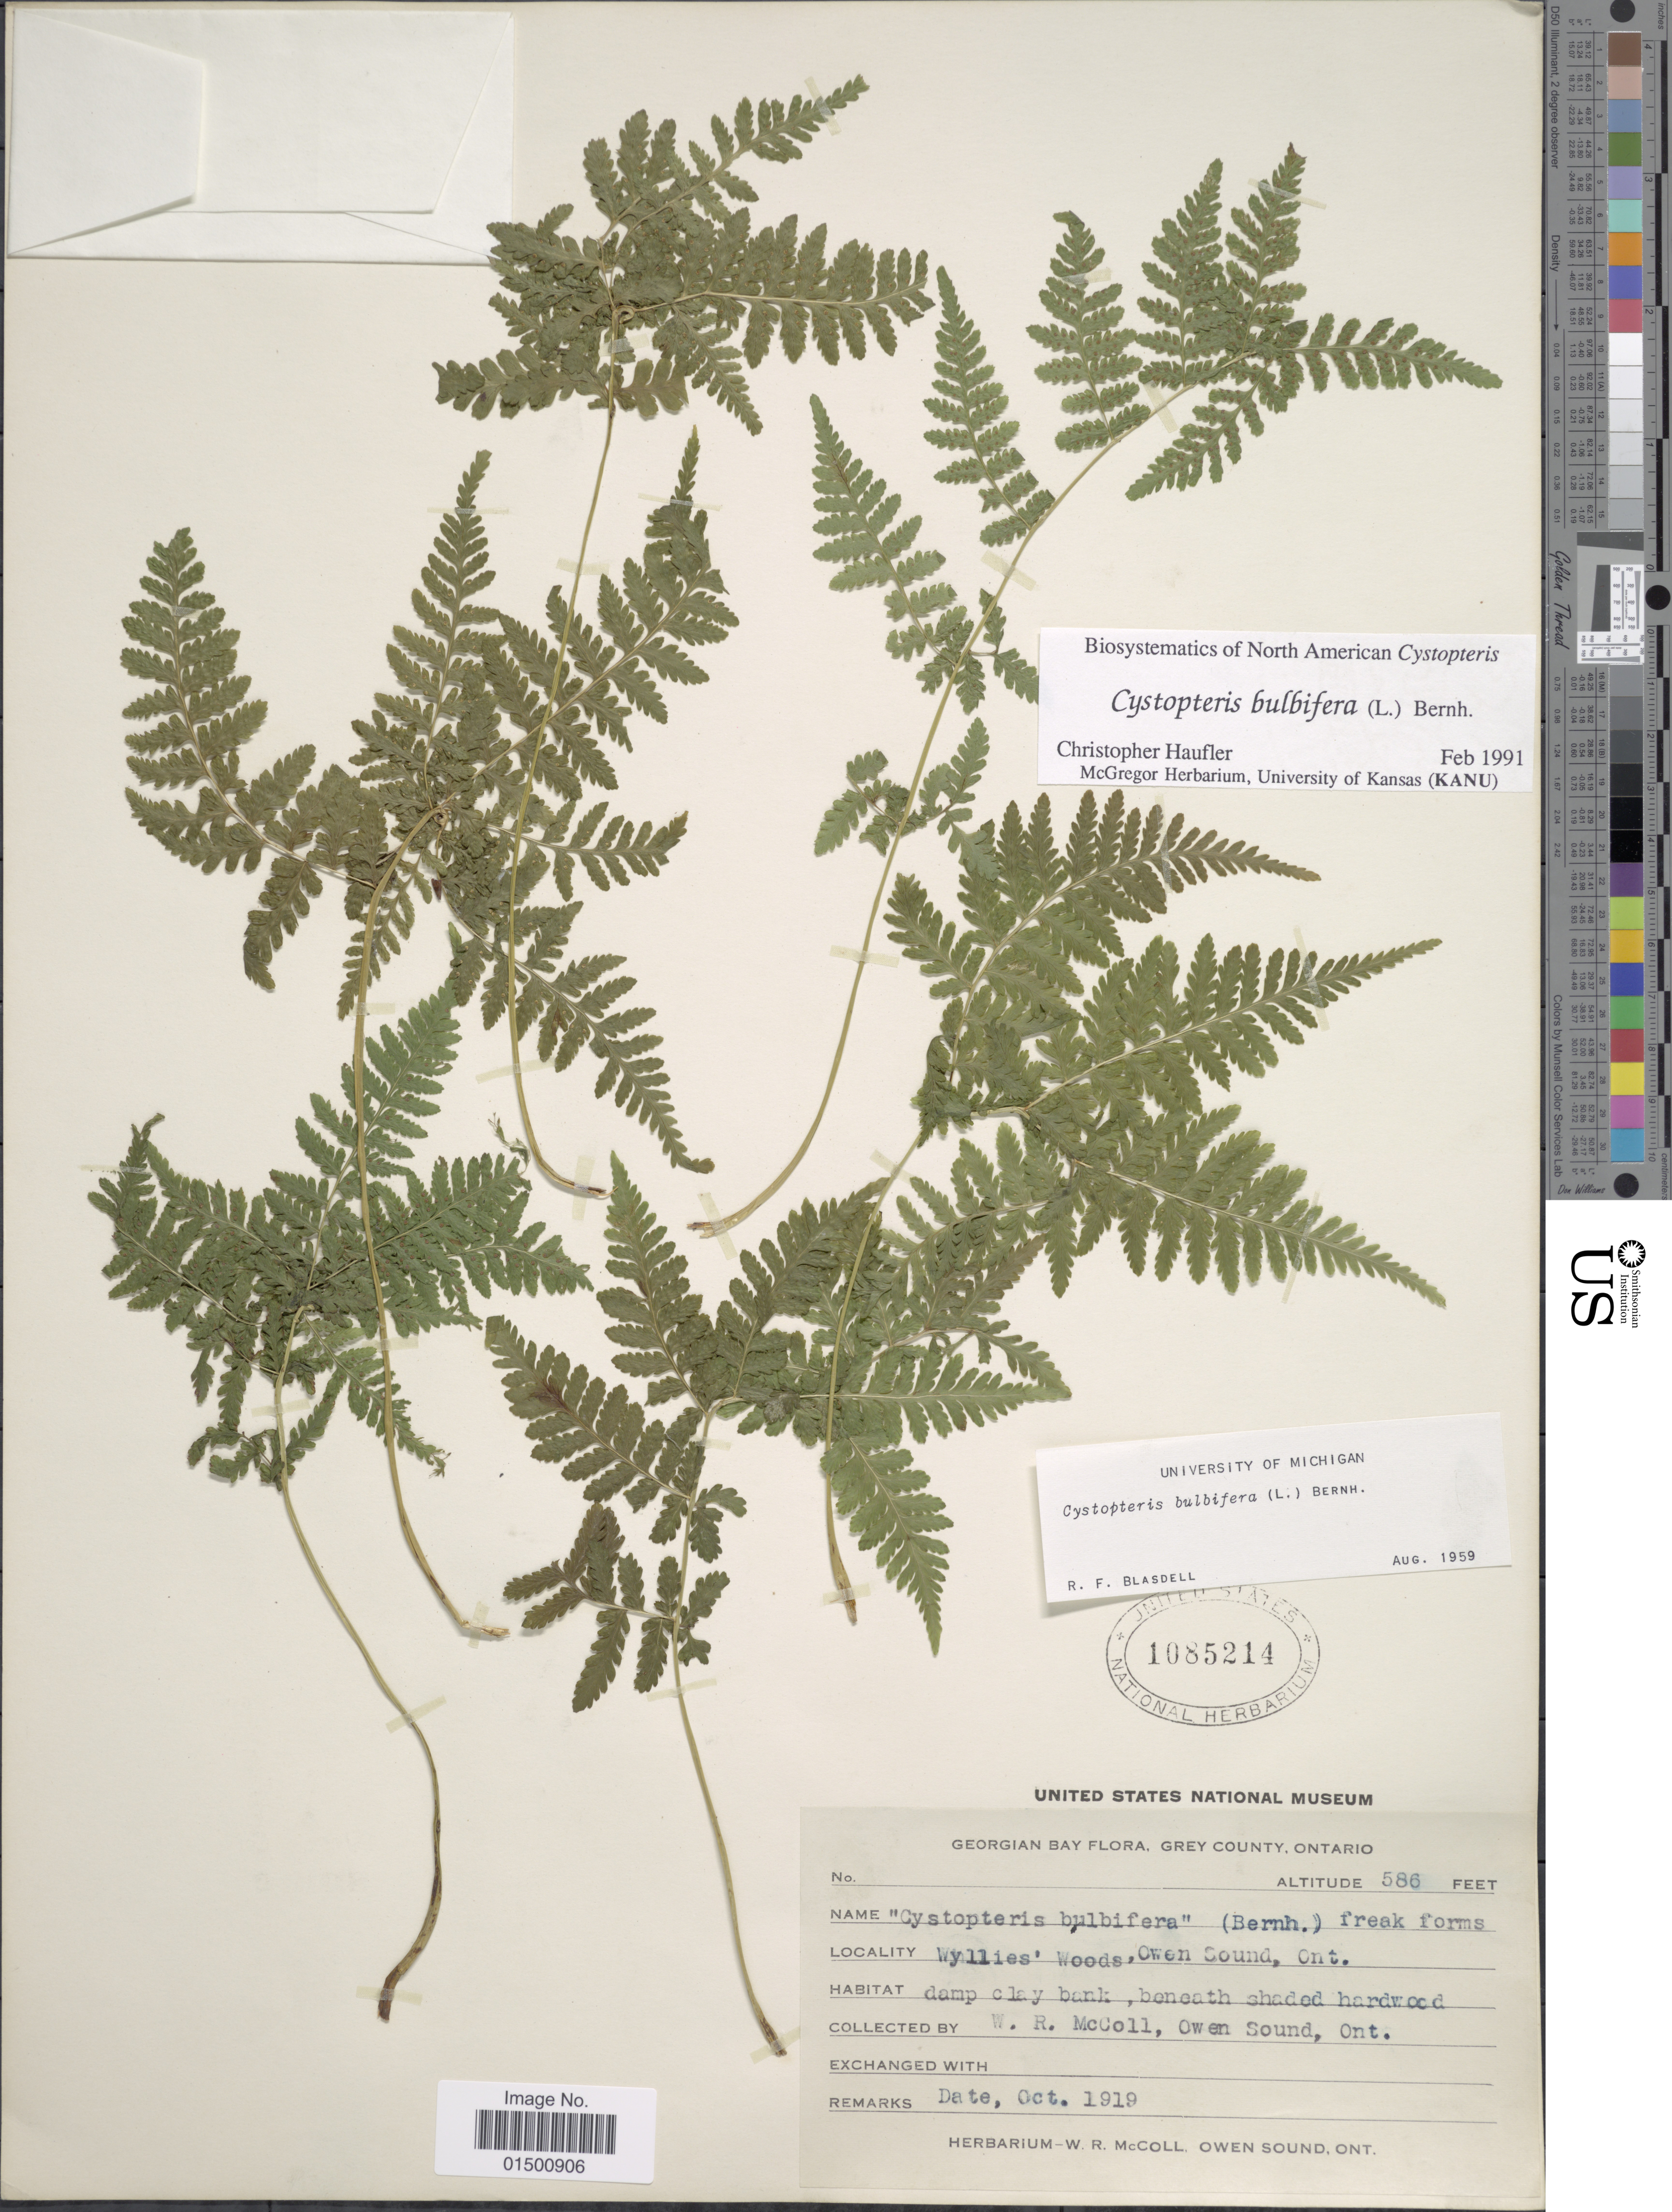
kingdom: Plantae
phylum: Tracheophyta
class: Polypodiopsida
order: Polypodiales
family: Cystopteridaceae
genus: Cystopteris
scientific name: Cystopteris bulbifera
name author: (L.) Bernh.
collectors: W. McColl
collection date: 1919-10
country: Canada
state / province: Ontario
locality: Georgian Bay, Grey County, Wyllies Woods, Owen Sound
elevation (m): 179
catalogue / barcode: US 1085214